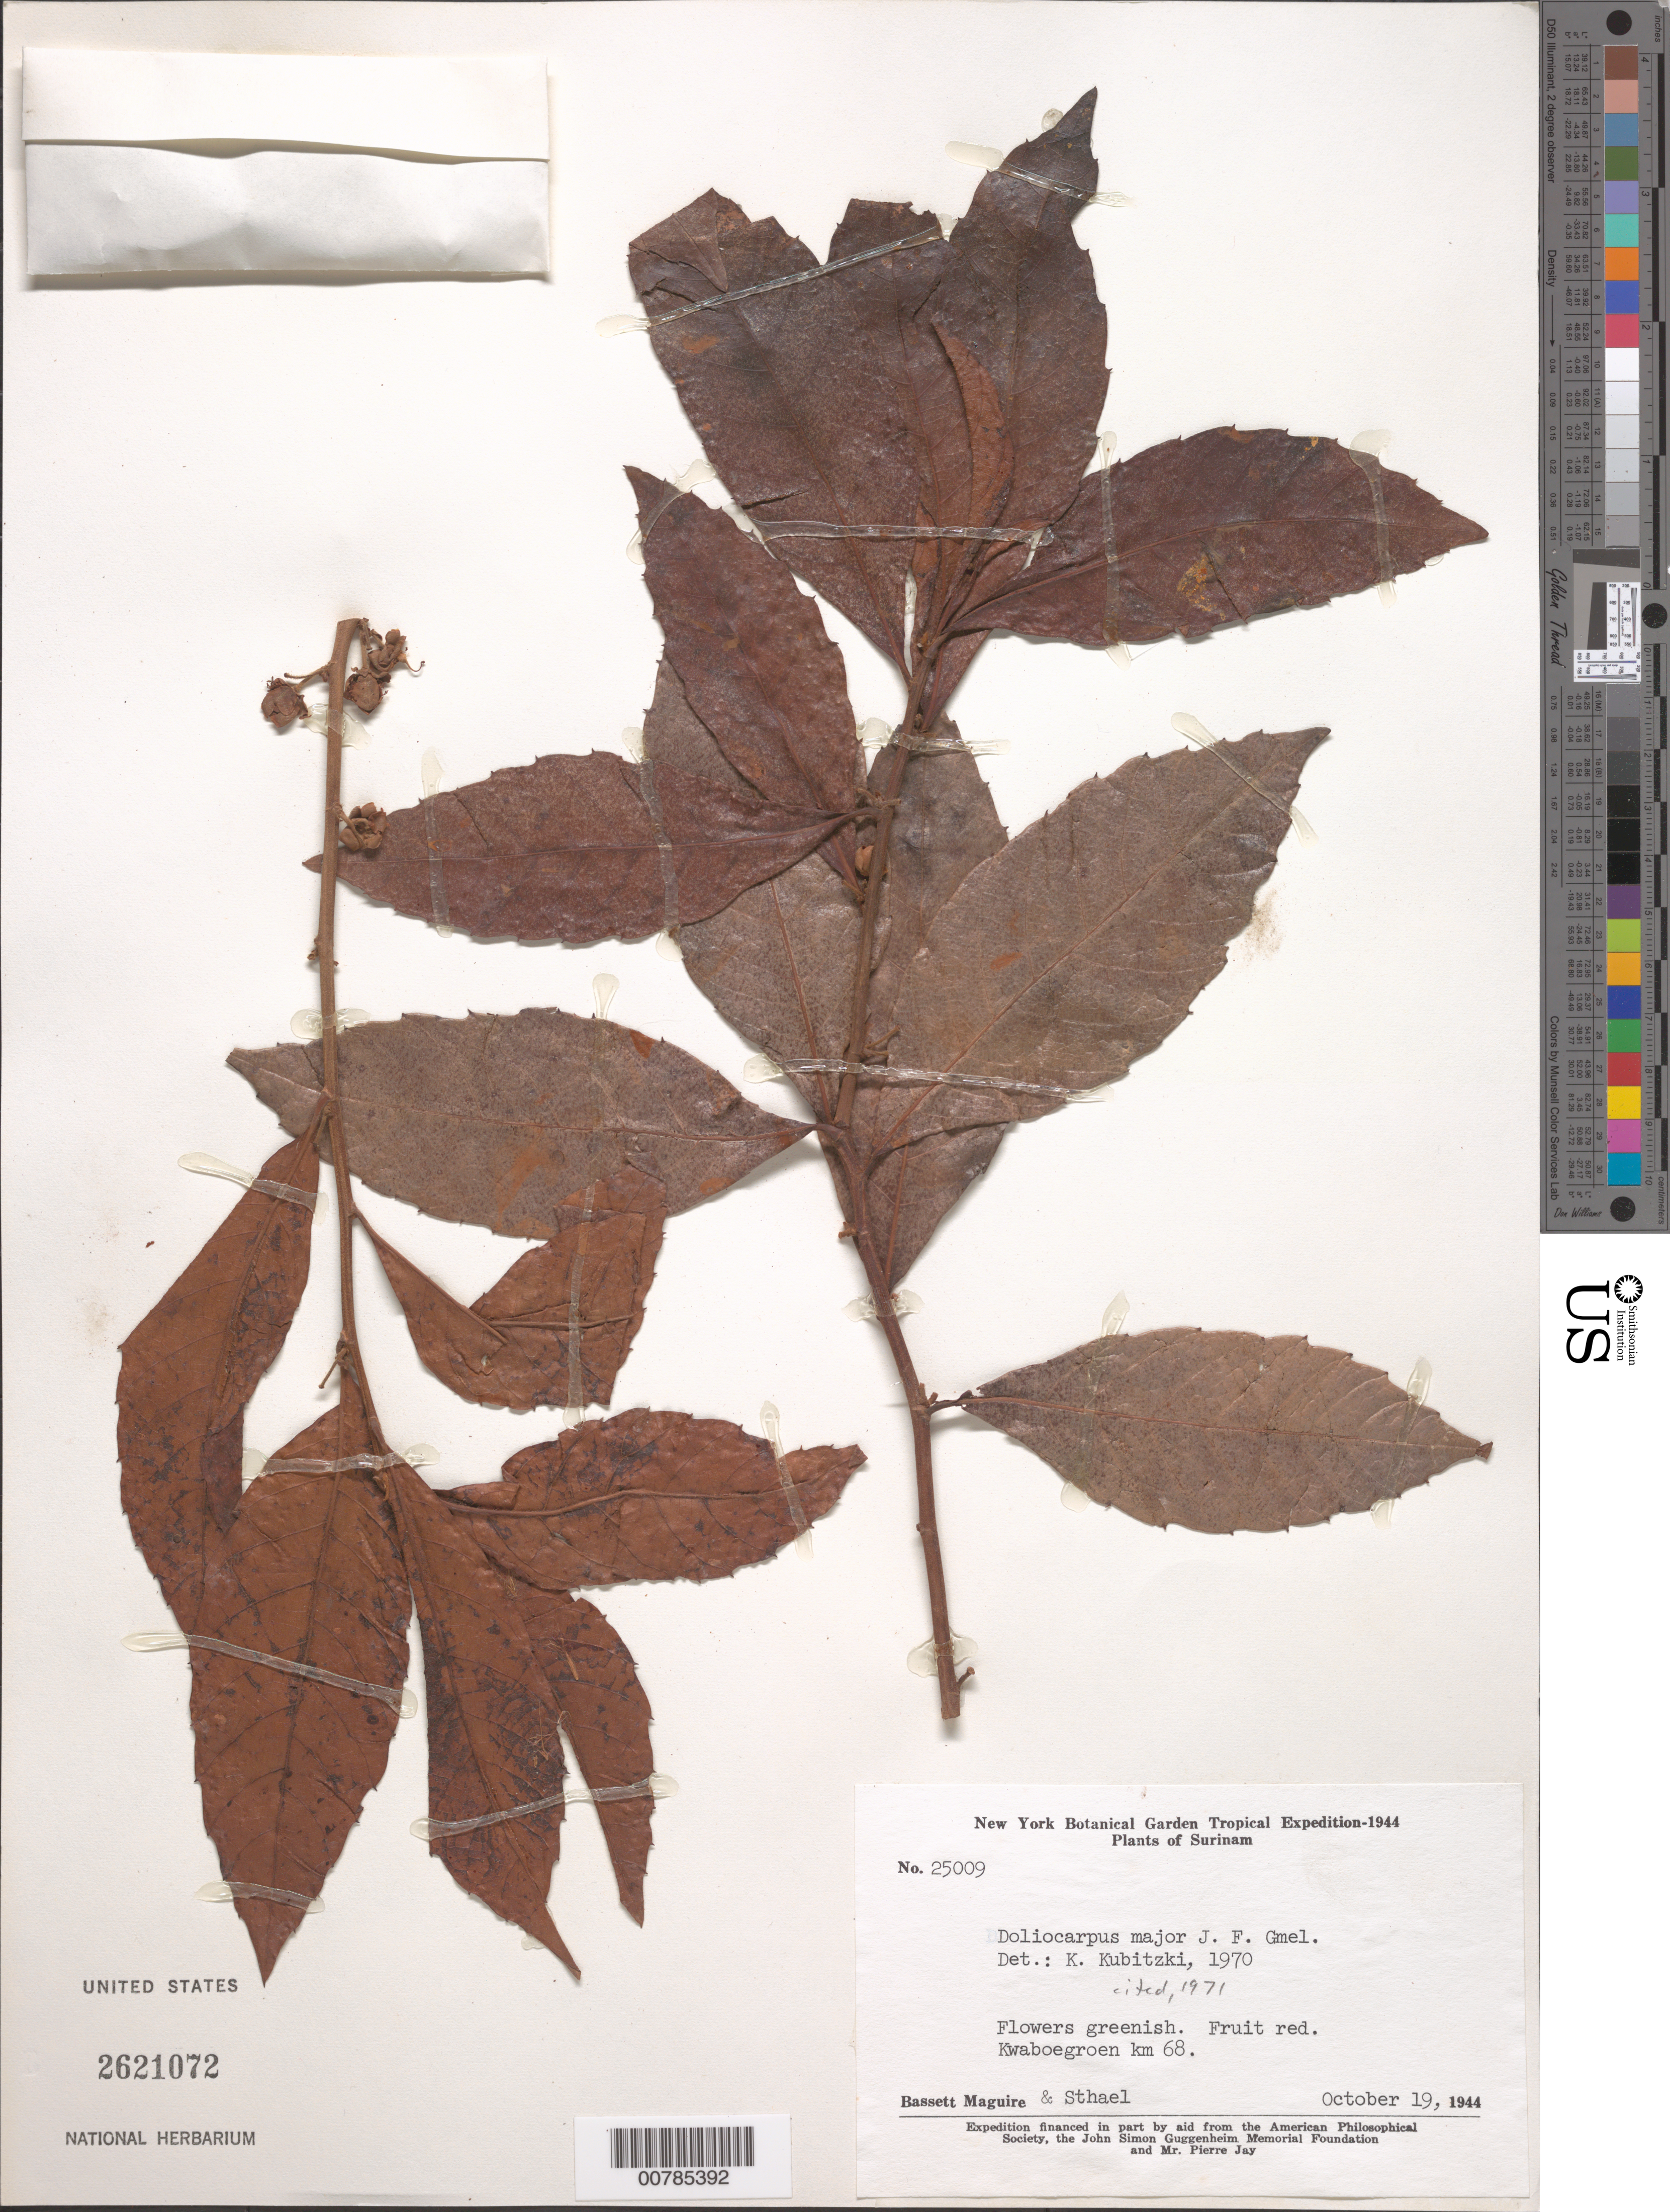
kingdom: Plantae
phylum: Tracheophyta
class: Magnoliopsida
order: Dilleniales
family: Dilleniaceae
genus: Doliocarpus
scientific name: Doliocarpus major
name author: J.F. Gmel.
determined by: Kubitzki, Klaus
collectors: B. Maguire & G. Stahel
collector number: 25009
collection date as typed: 19-Oct-44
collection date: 1944-10-19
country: Suriname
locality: Saramacca River, Kwakoegron, km 68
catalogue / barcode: US 2621072